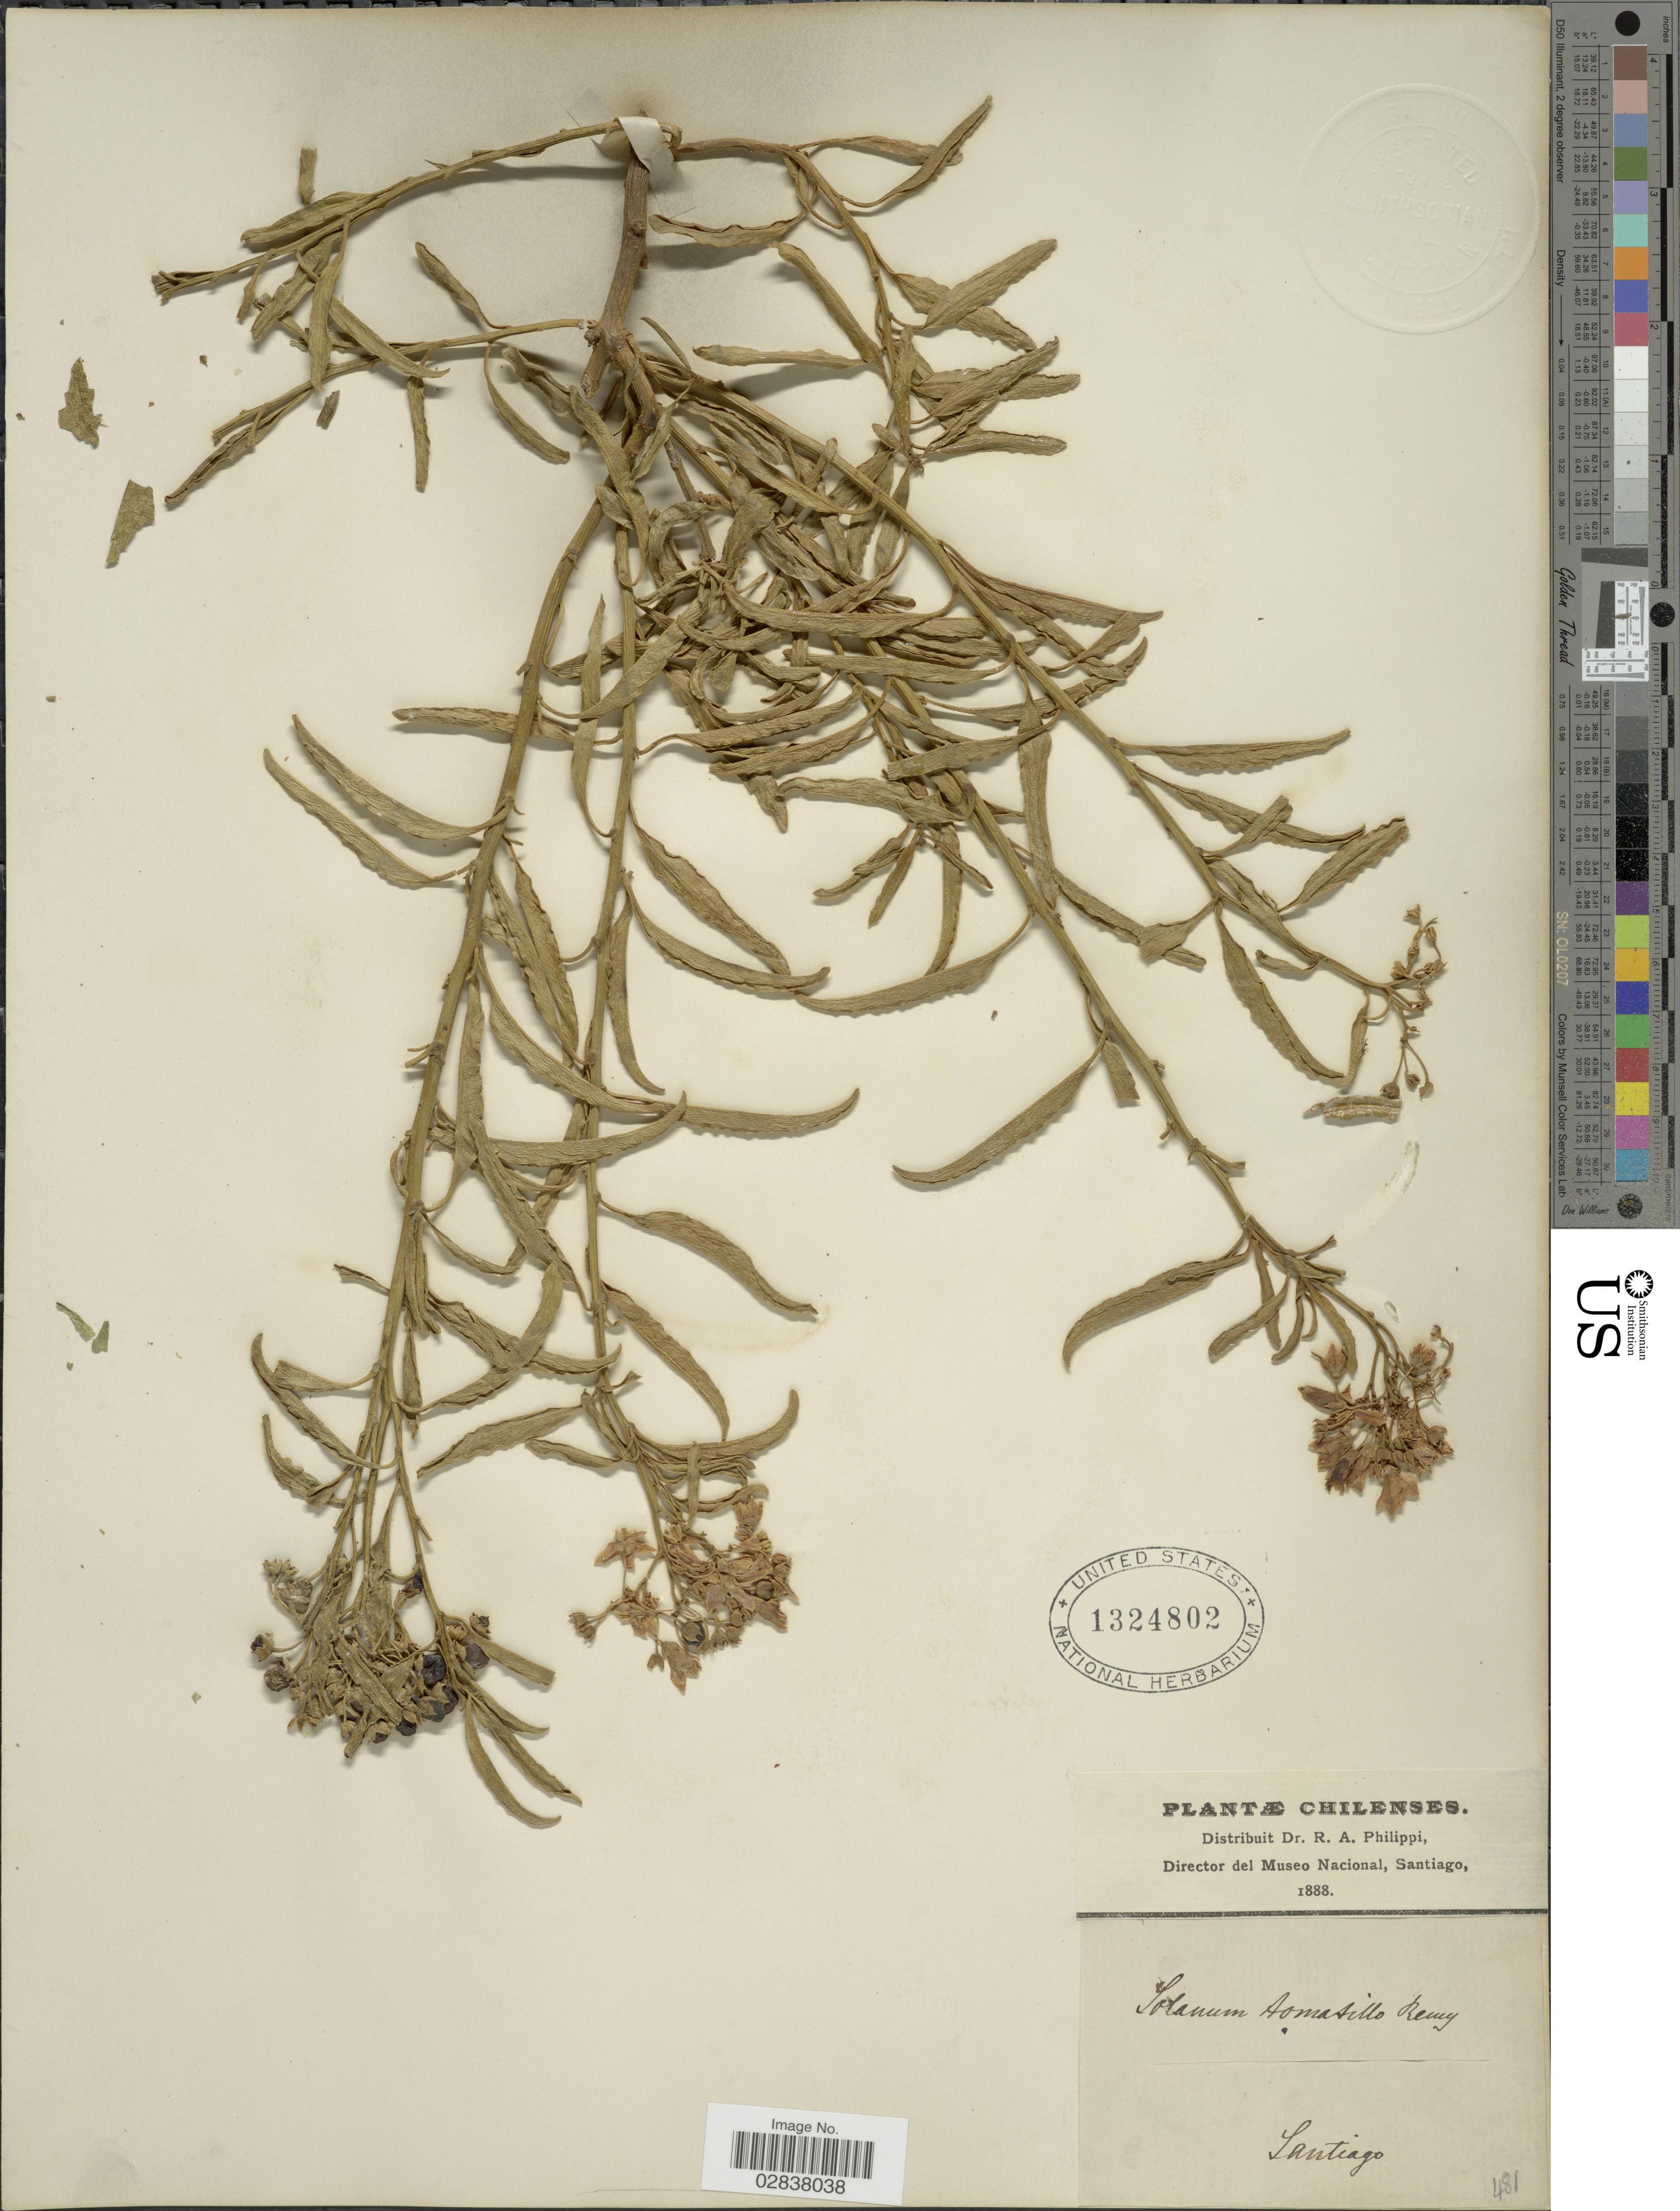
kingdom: Plantae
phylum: Tracheophyta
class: Magnoliopsida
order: Solanales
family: Solanaceae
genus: Solanum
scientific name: Solanum ligustrinum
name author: Lodd.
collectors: R. A. Philippi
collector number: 481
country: Chile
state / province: Región Metropolitana (RM)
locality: Santiago.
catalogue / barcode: US 1324802